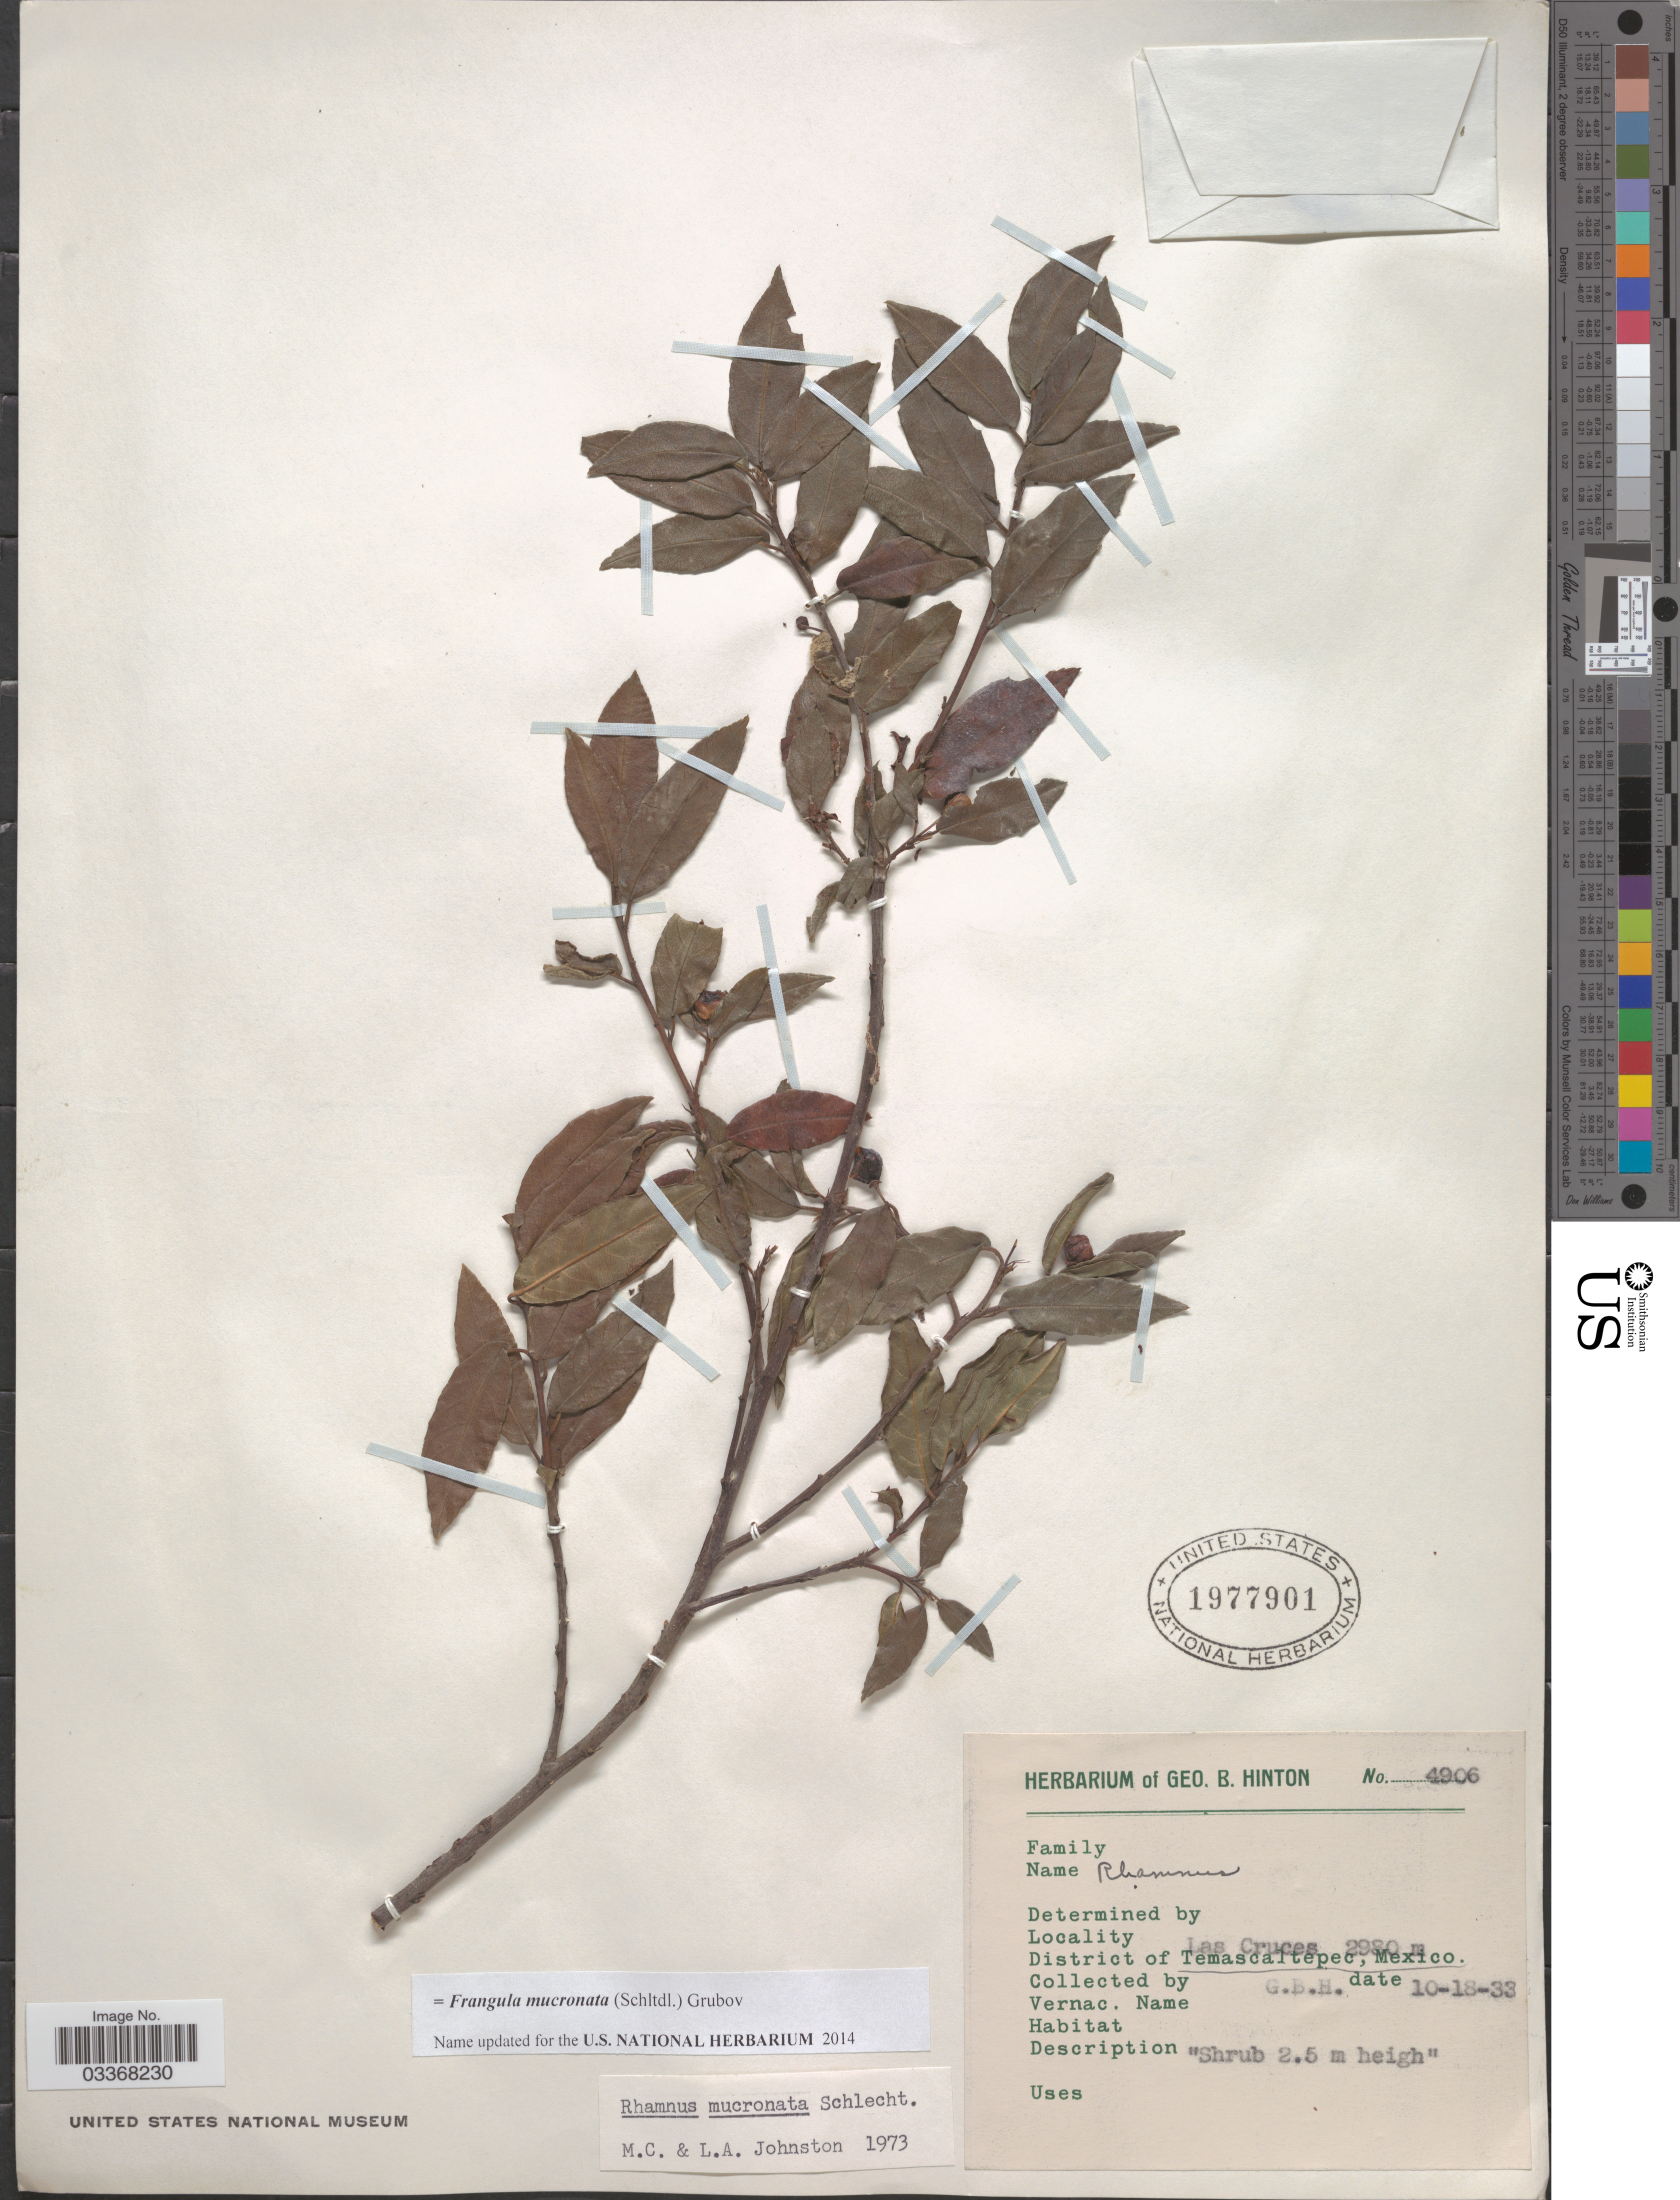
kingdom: Plantae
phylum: Tracheophyta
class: Magnoliopsida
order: Rosales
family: Rhamnaceae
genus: Frangula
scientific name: Frangula mucronata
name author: (Schltdl.) Grubov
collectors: G. B. Hinton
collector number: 4906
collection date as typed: Transcribed d/m/y: 18/10/33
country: Mexico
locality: Las Cruces, District of Temascaltepec.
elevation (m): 2980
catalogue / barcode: US 1977901